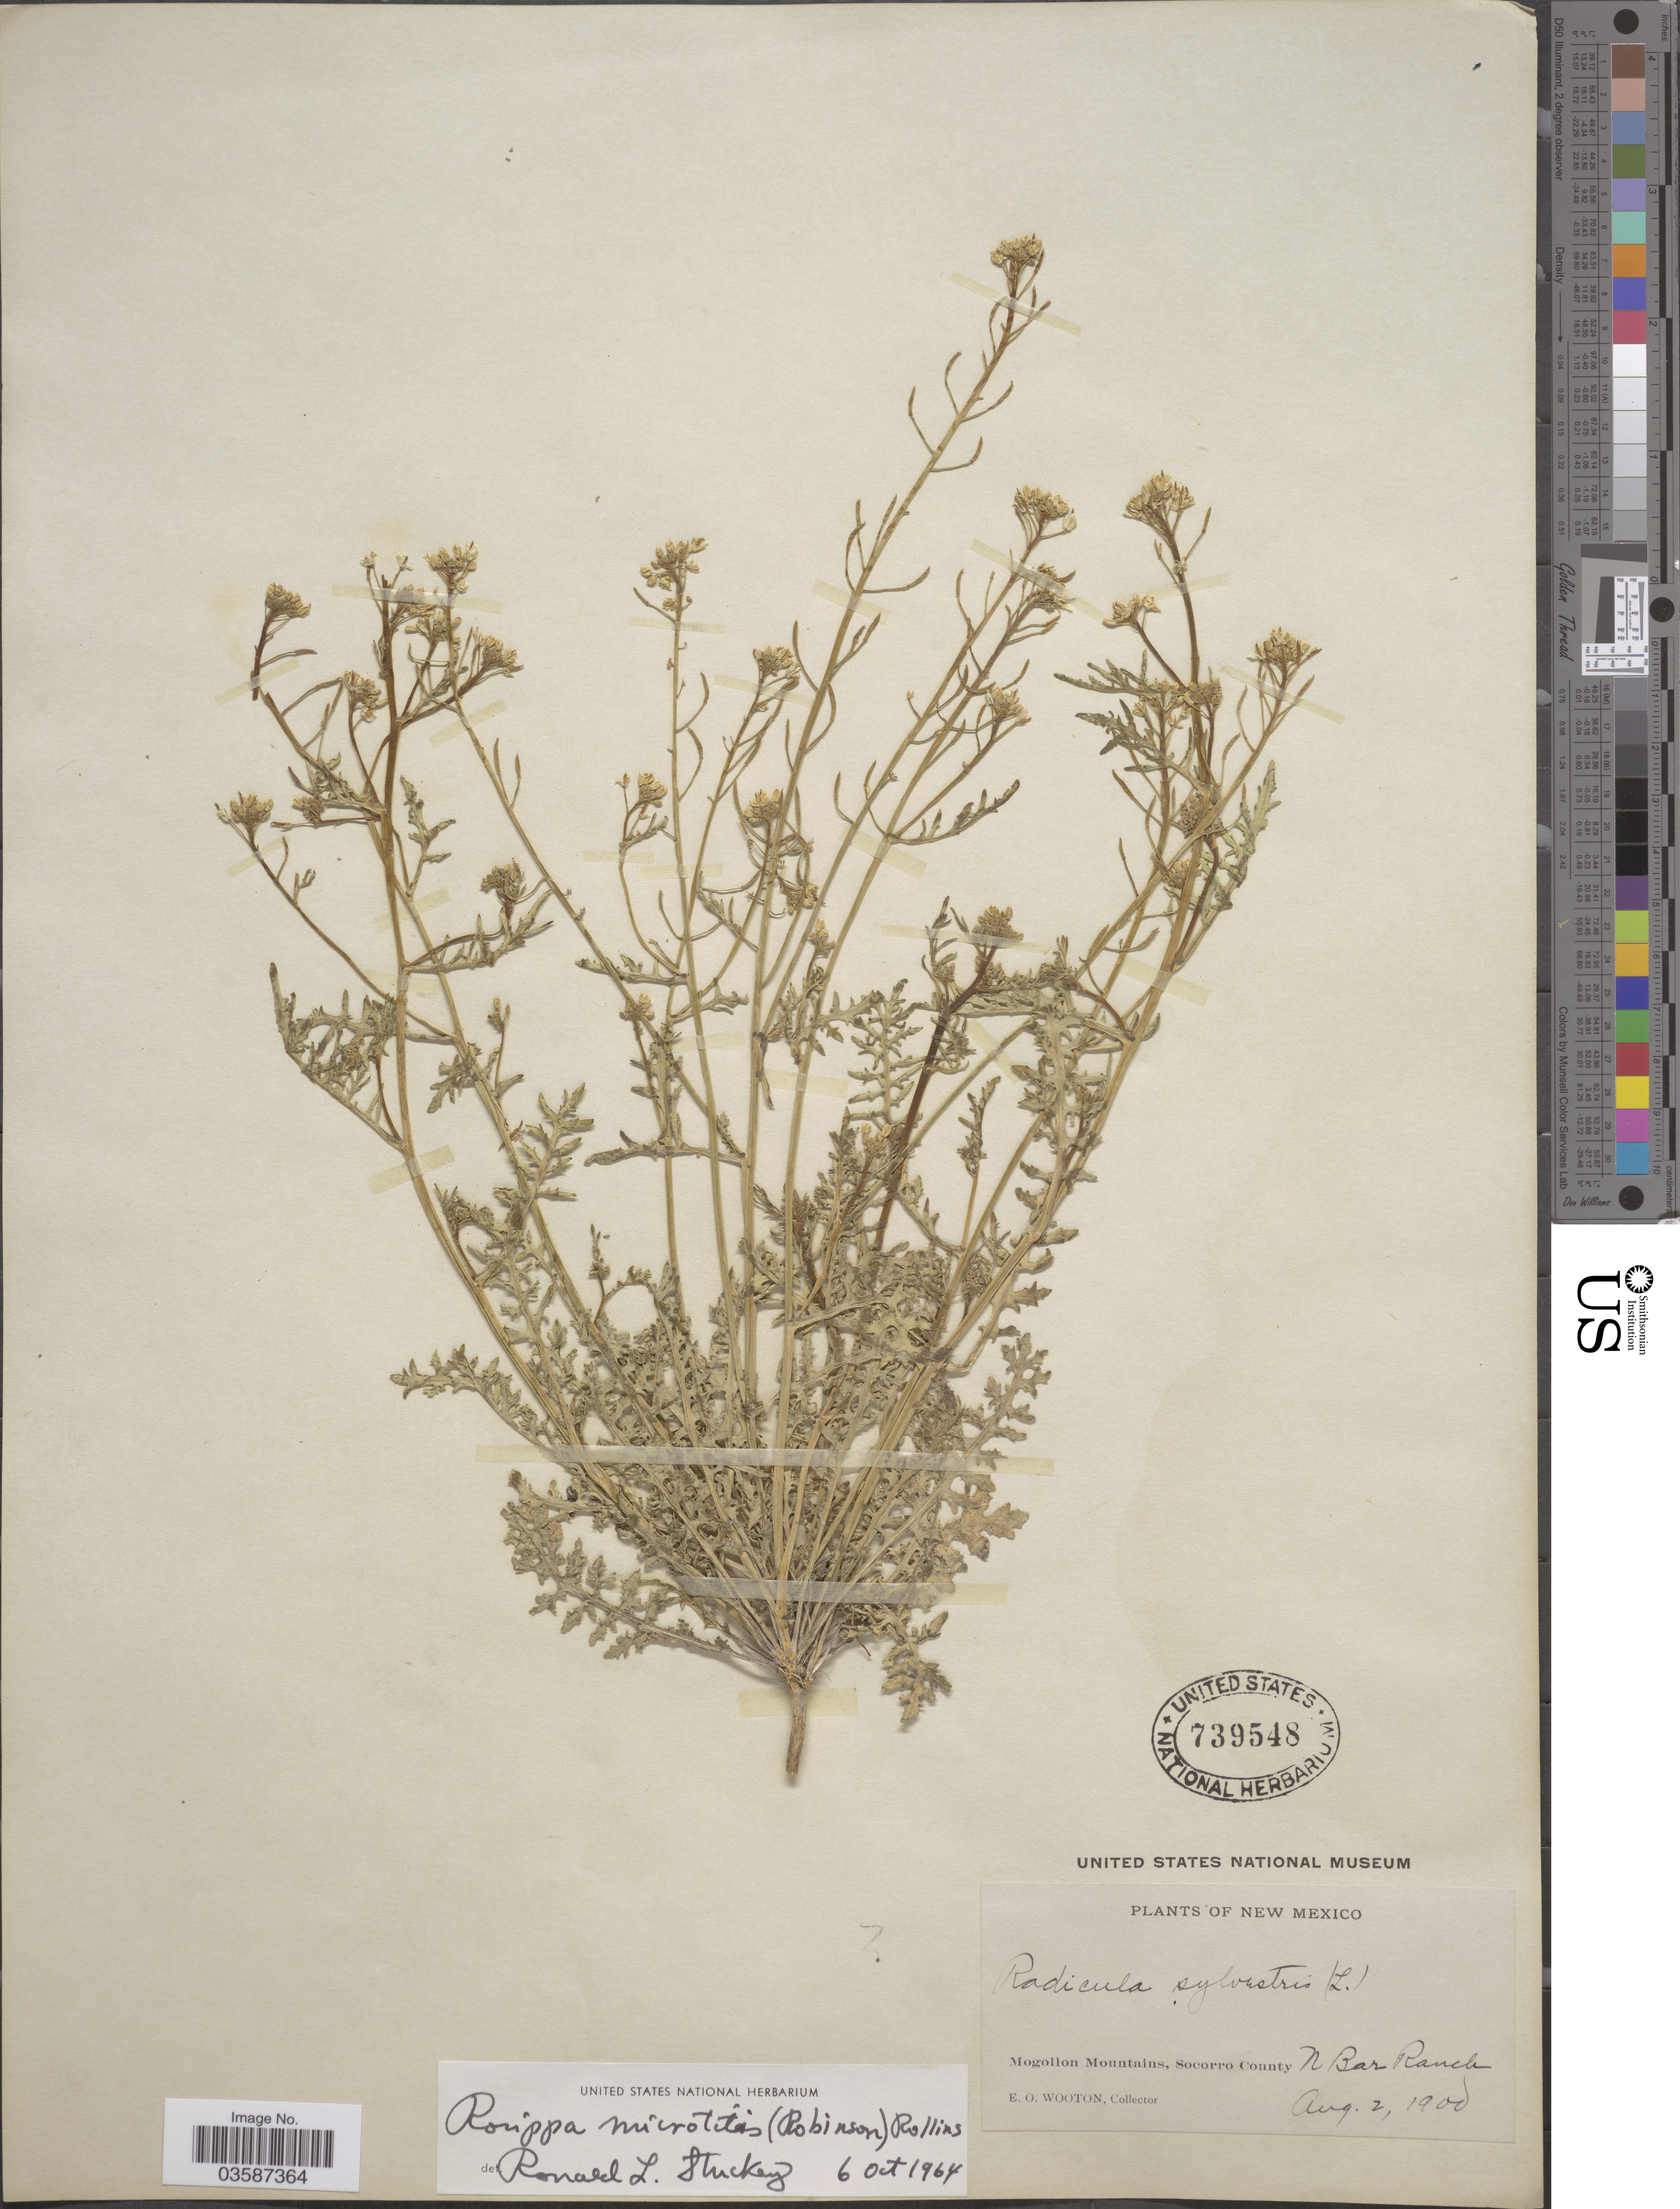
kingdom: Plantae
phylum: Tracheophyta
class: Magnoliopsida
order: Brassicales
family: Brassicaceae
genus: Rorippa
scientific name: Rorippa microtitis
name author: (B.L. Rob.) Rollins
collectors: E. O. Wooton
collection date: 1900-08-02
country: United States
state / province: New Mexico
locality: Mogollon Mountains, Socorro County Near Ranch.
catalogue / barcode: US 739548